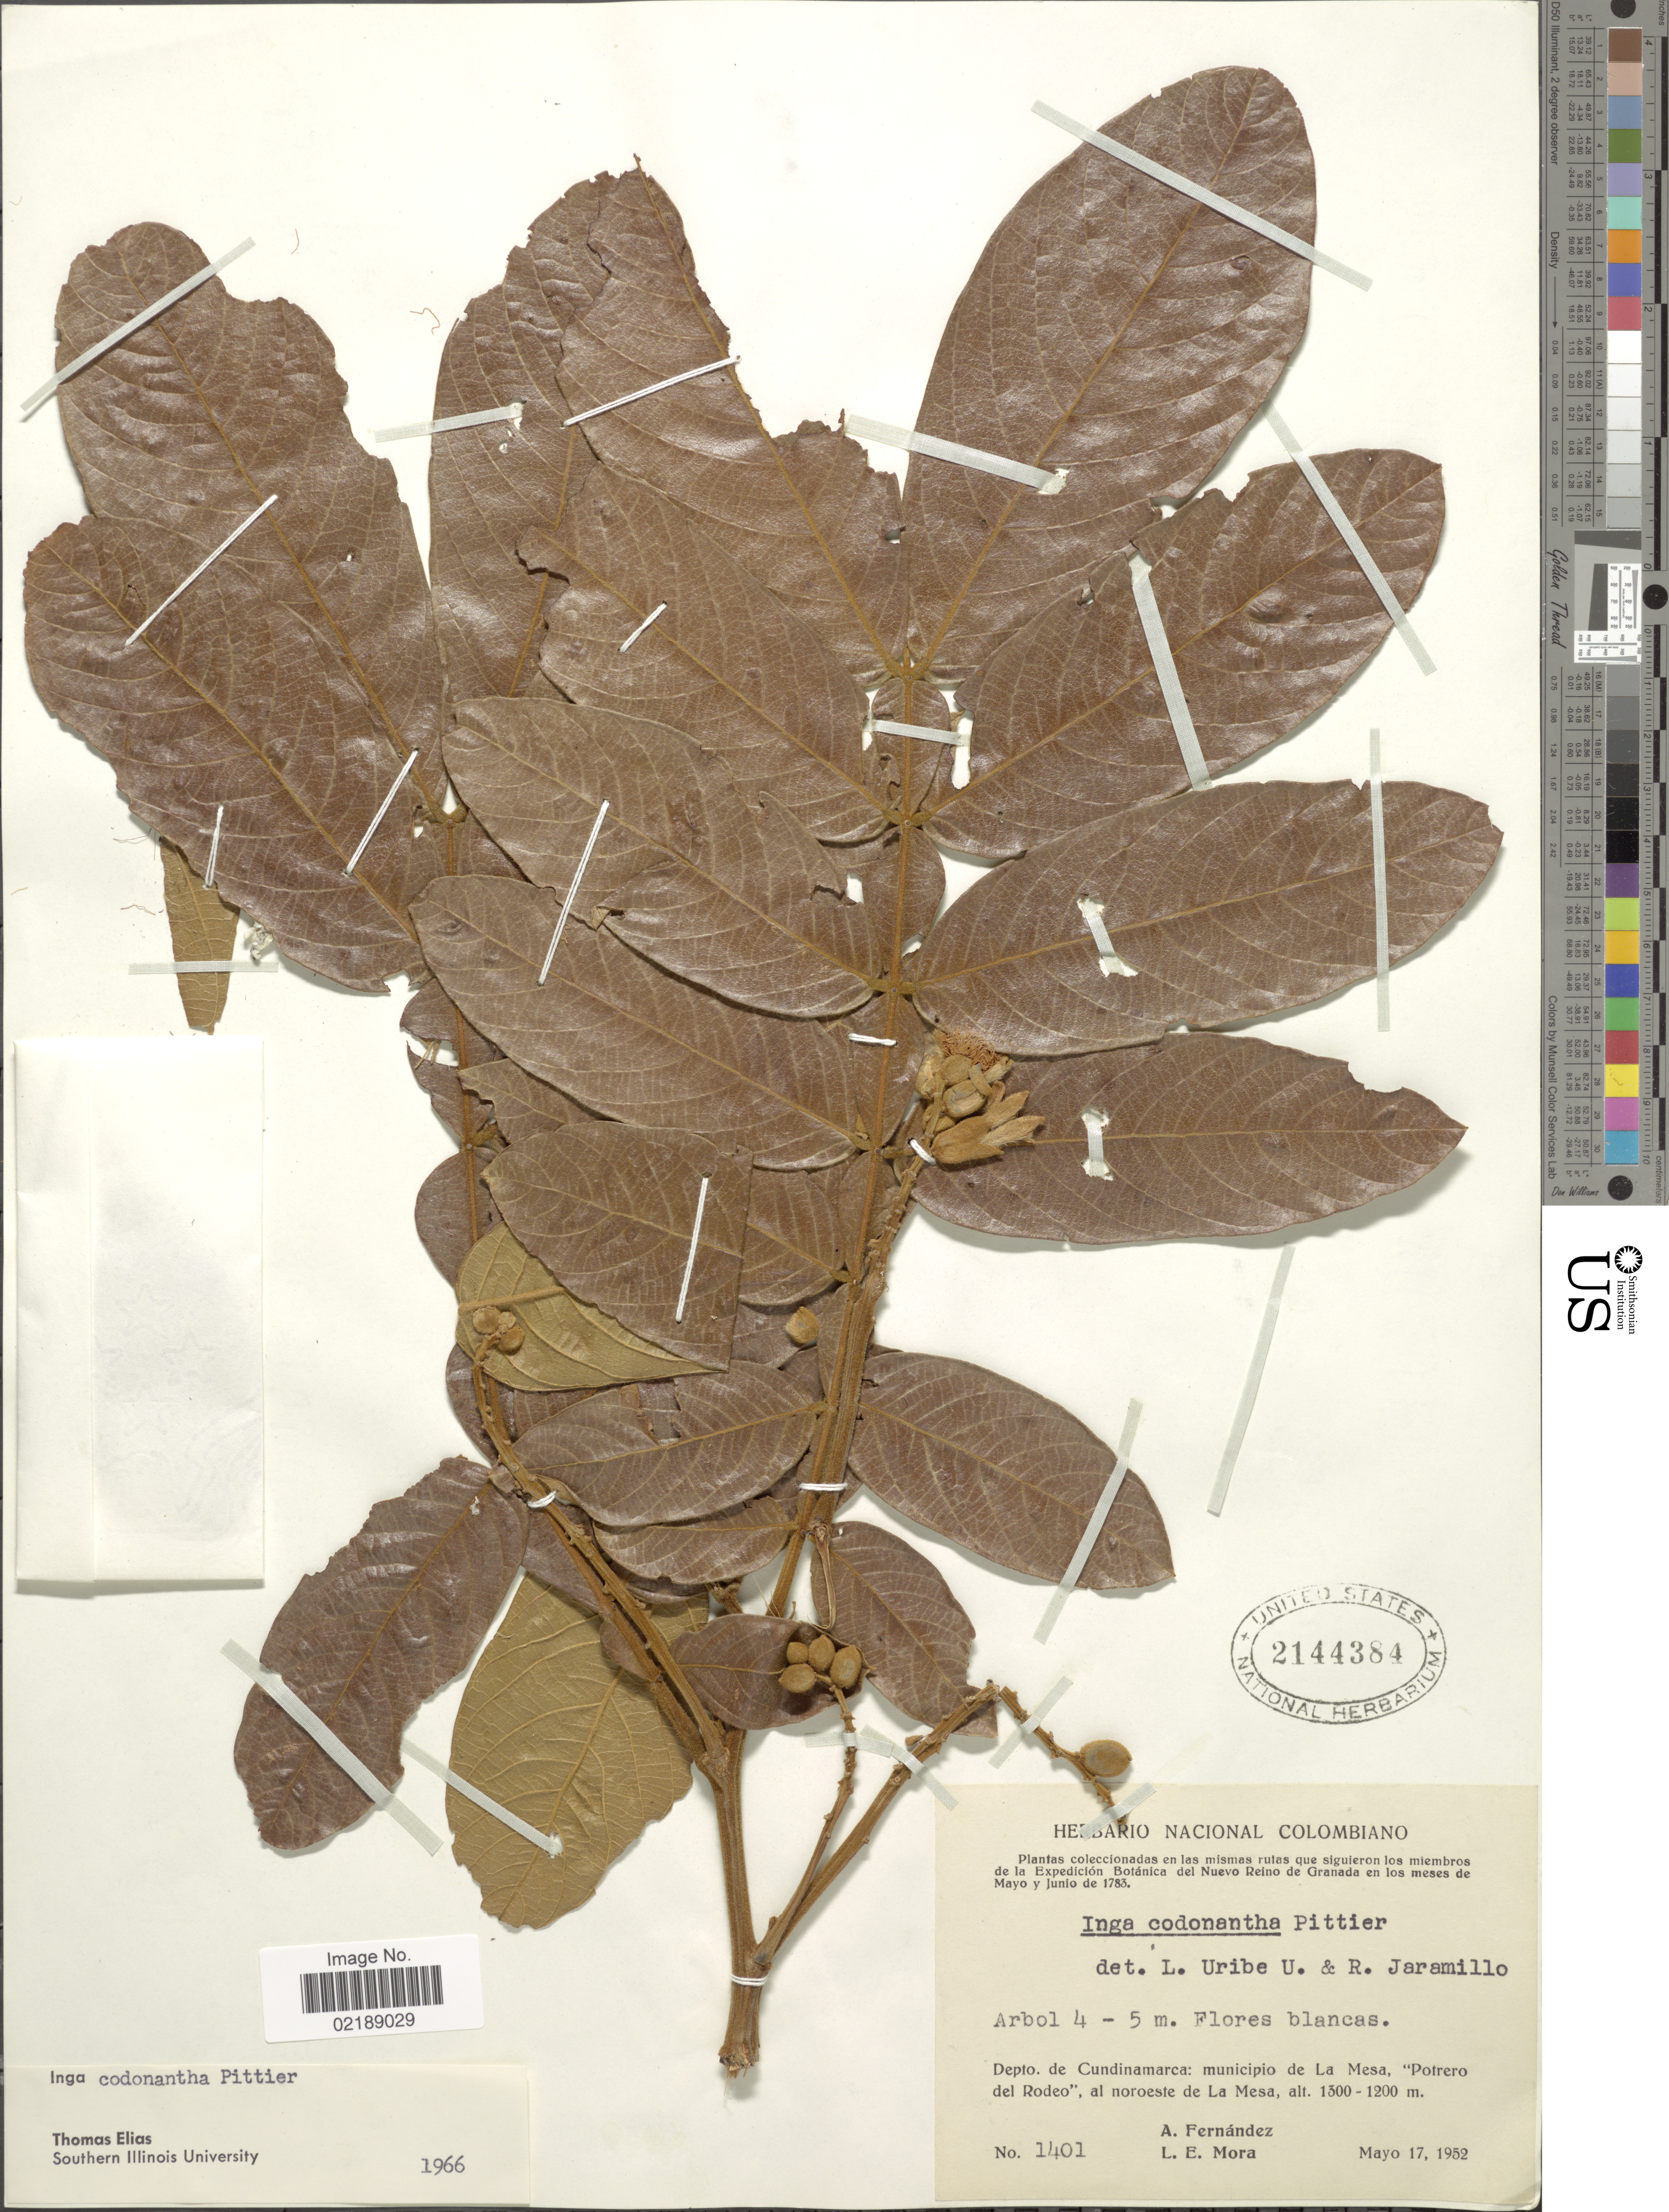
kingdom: Plantae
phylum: Tracheophyta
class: Magnoliopsida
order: Fabales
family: Fabaceae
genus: Inga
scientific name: Inga ornata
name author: Kunth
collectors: A. Fernández & L. Mora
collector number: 1401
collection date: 1952-05-17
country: Colombia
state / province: Cundinamarca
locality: Municipio de La Mesa, Potrero del Rodeo, al noroeste de La Mesa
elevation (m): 1200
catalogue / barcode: US 2144384